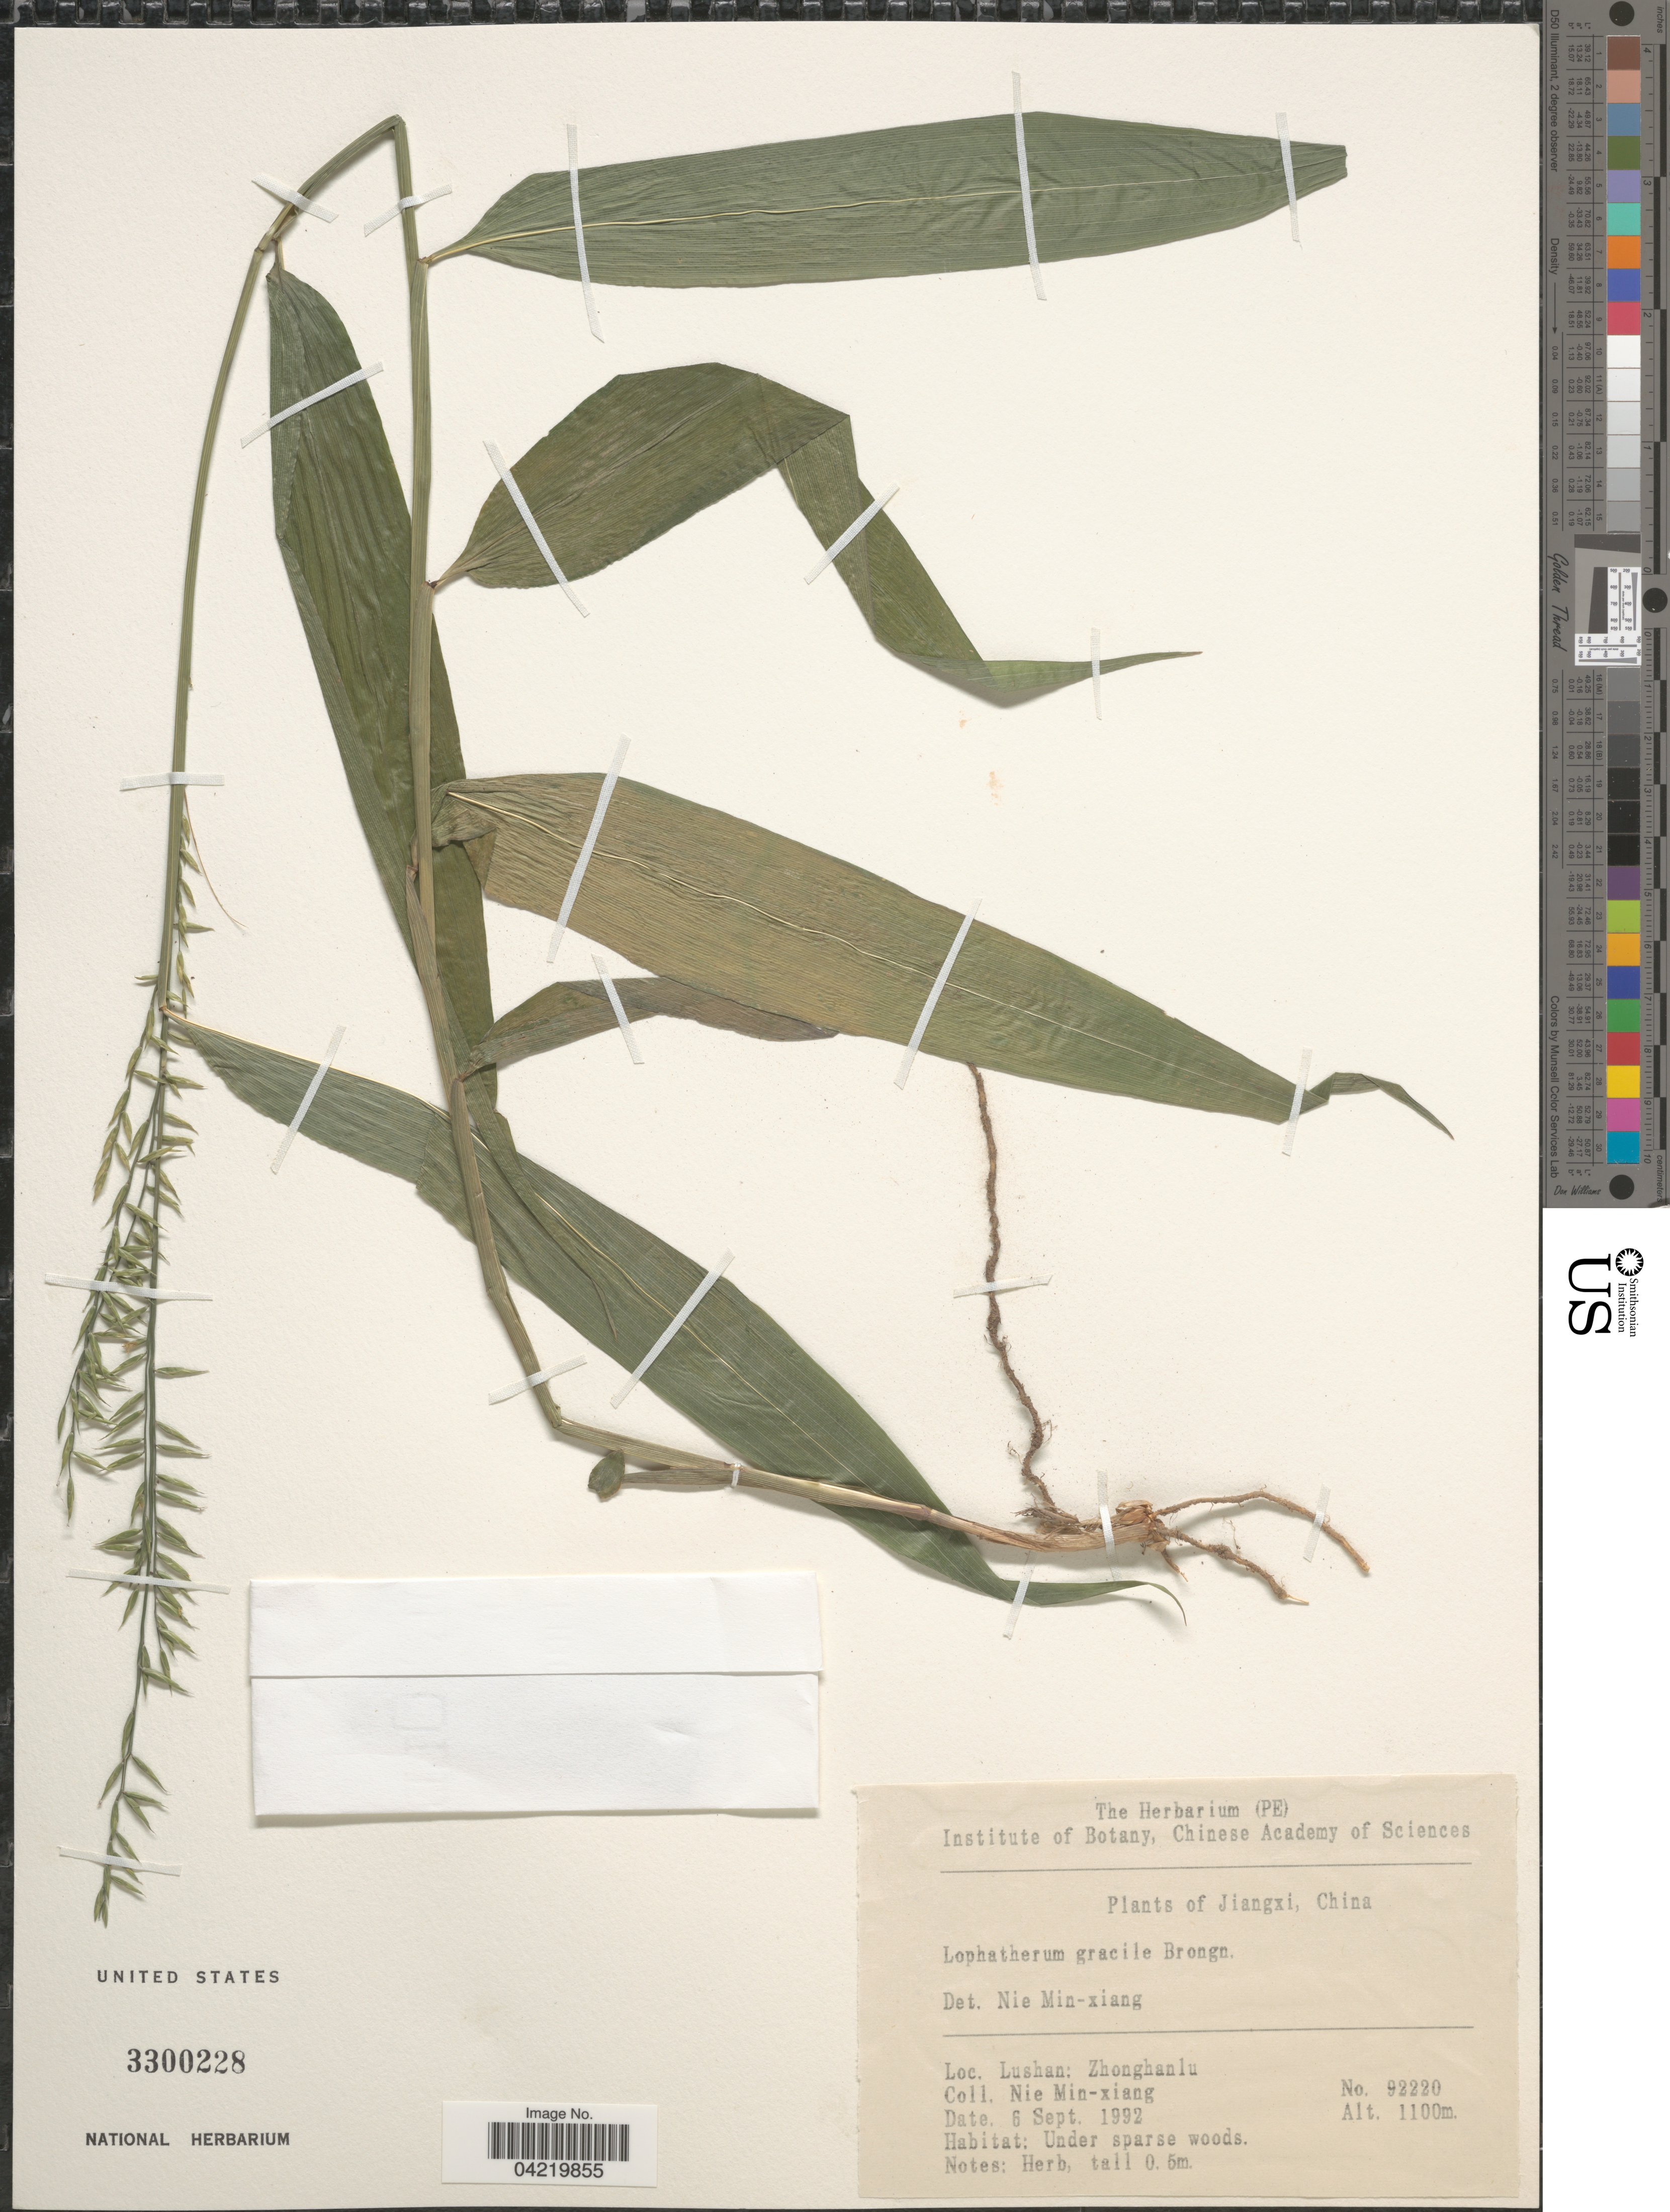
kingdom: Plantae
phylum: Tracheophyta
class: Liliopsida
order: Poales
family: Poaceae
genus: Lophatherum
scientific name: Lophatherum gracile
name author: Brongn.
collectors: M. Nie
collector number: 92220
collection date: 1992-09-06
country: China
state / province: Jiangxi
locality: Lushan: Zhonghanlu.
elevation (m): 1100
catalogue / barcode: US 3300228